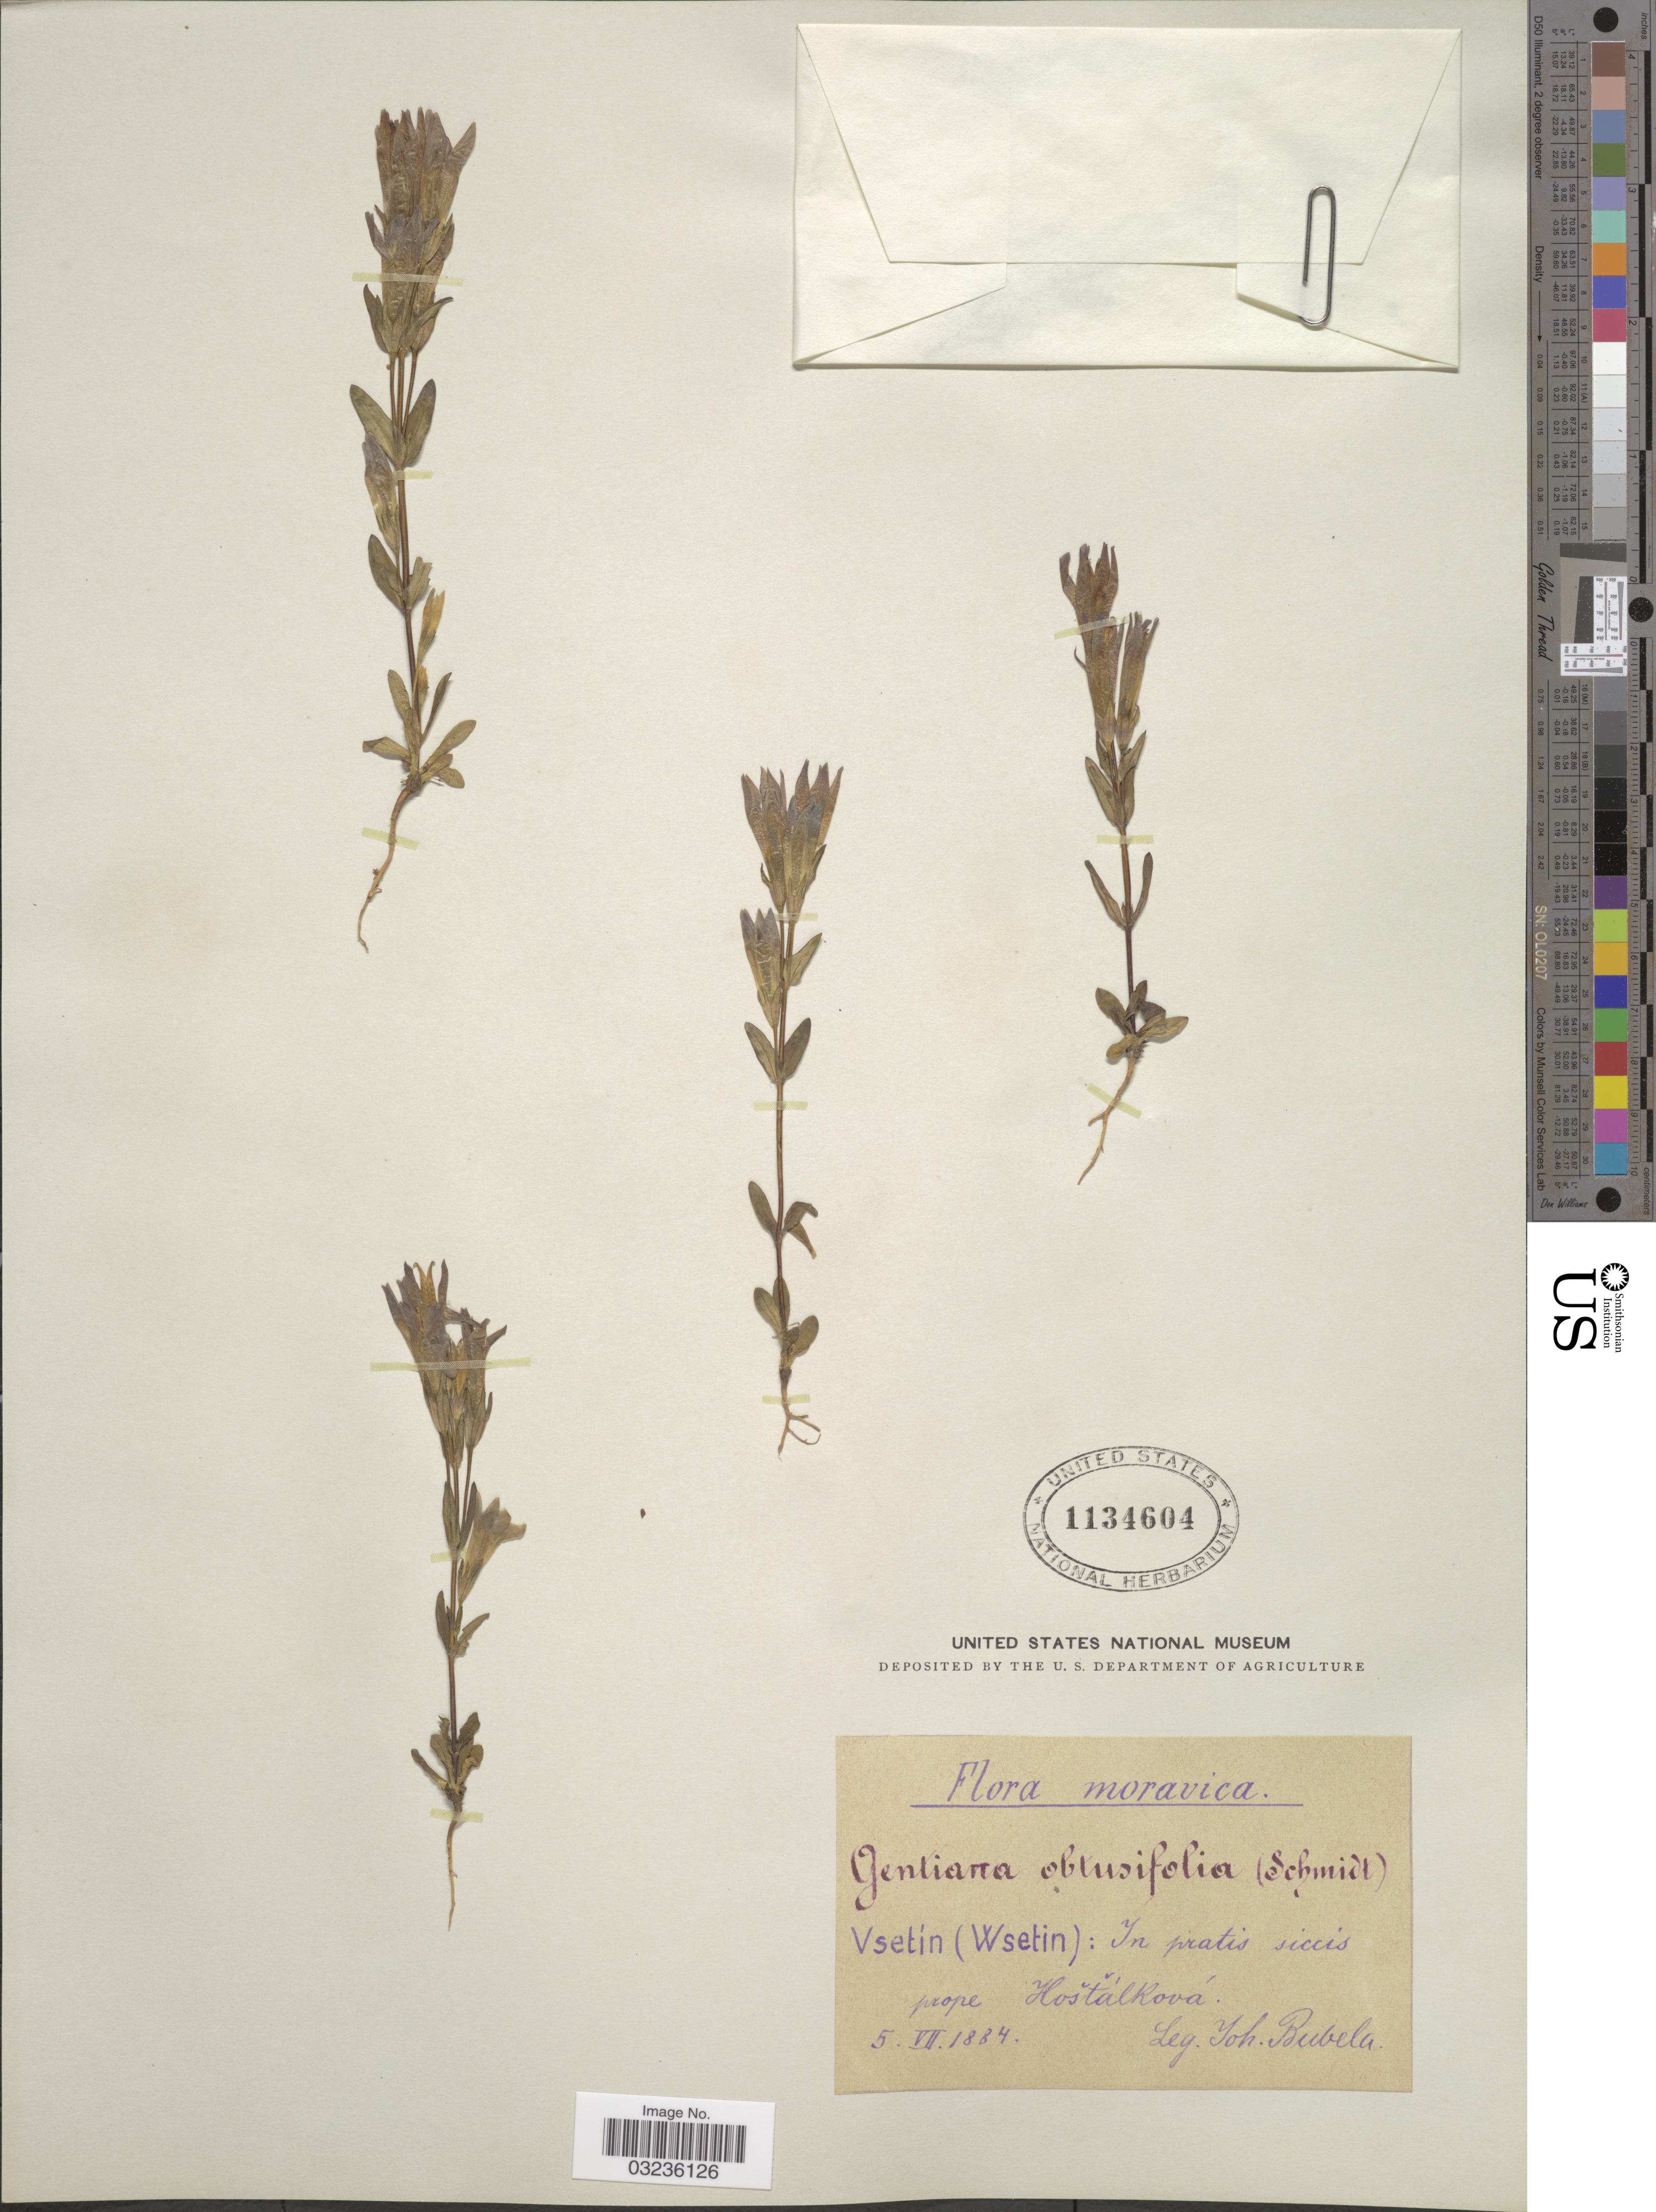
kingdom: Plantae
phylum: Tracheophyta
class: Magnoliopsida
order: Gentianales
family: Gentianaceae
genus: Gentiana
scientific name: Gentiana obtusifolia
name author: (F.W. Schmidt) Willd.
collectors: J. Bubela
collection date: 1884-07-05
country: Czechia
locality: Moravica, Vsetín (Wsetin): in pratis siccis prope Hostálková.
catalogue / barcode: US 1134604